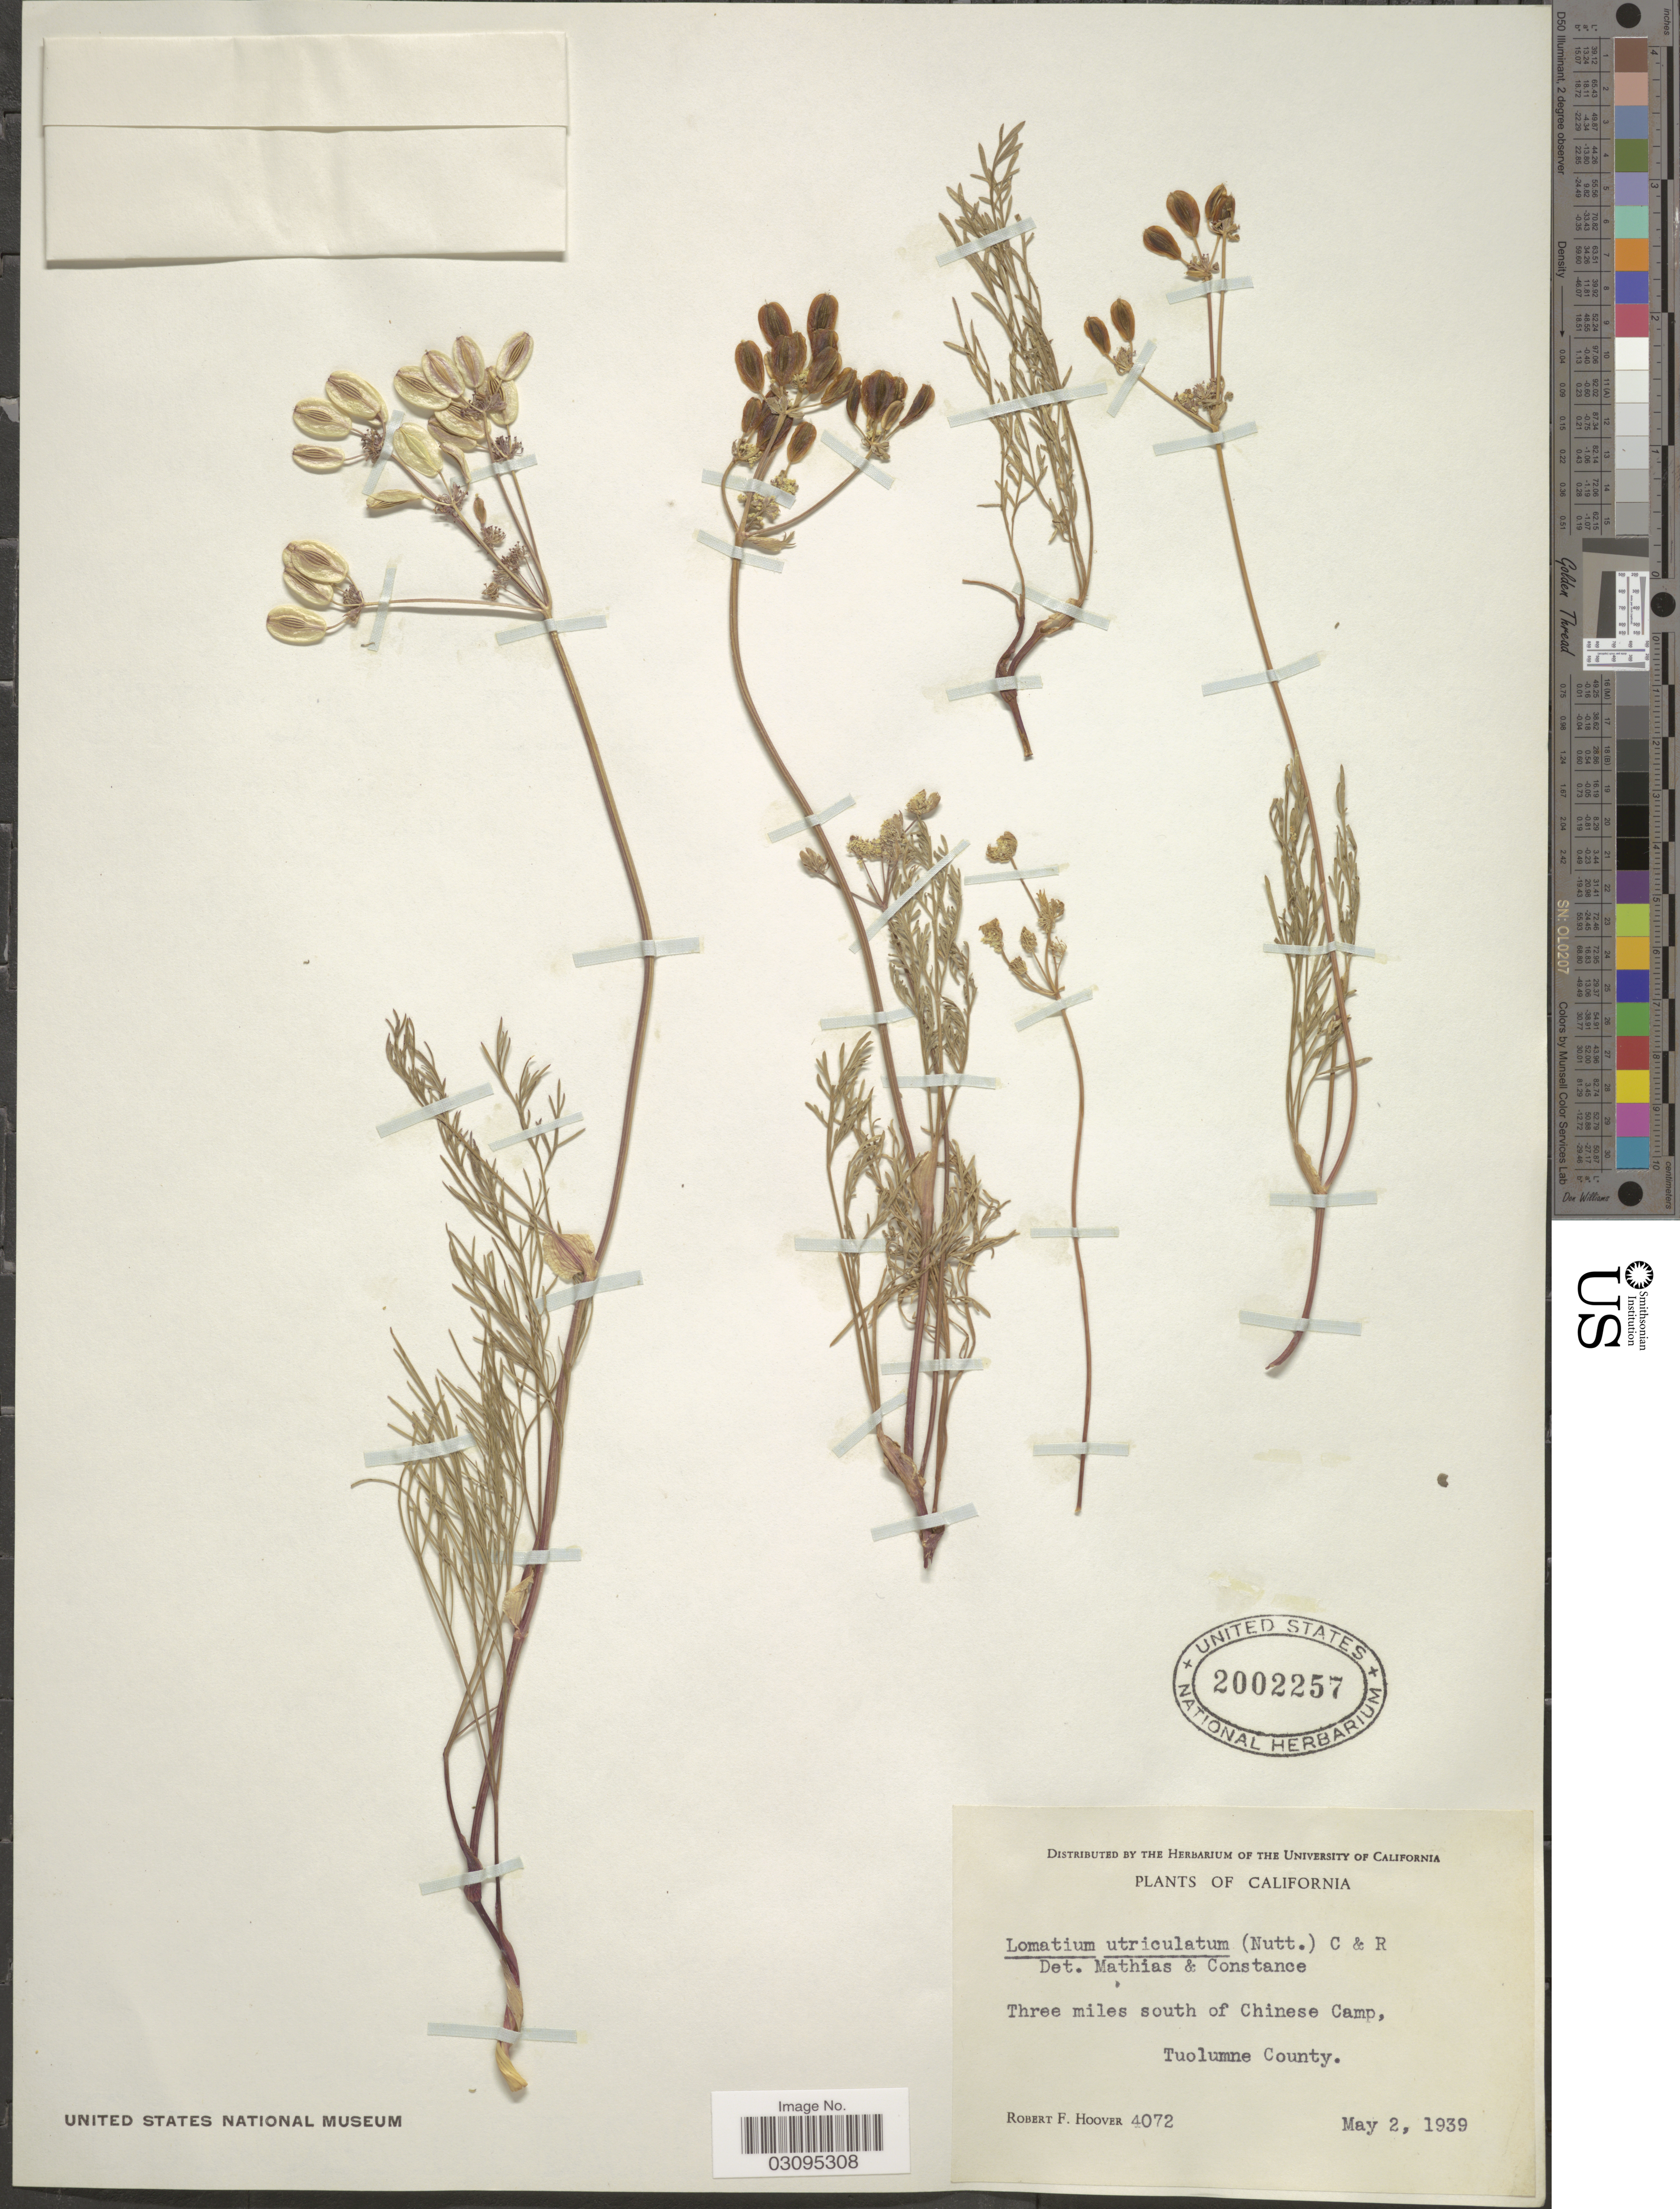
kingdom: Plantae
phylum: Tracheophyta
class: Magnoliopsida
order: Apiales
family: Apiaceae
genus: Lomatium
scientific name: Lomatium utriculatum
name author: (Nutt. ex Torr. & A. Gray) J.M. Coult. & Rose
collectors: R. F. Hoover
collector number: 4072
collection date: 1939-05-02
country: United States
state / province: California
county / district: Tuolumne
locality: Three miles south of Chinese Camp, Tuolumne County.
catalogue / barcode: US 2002257